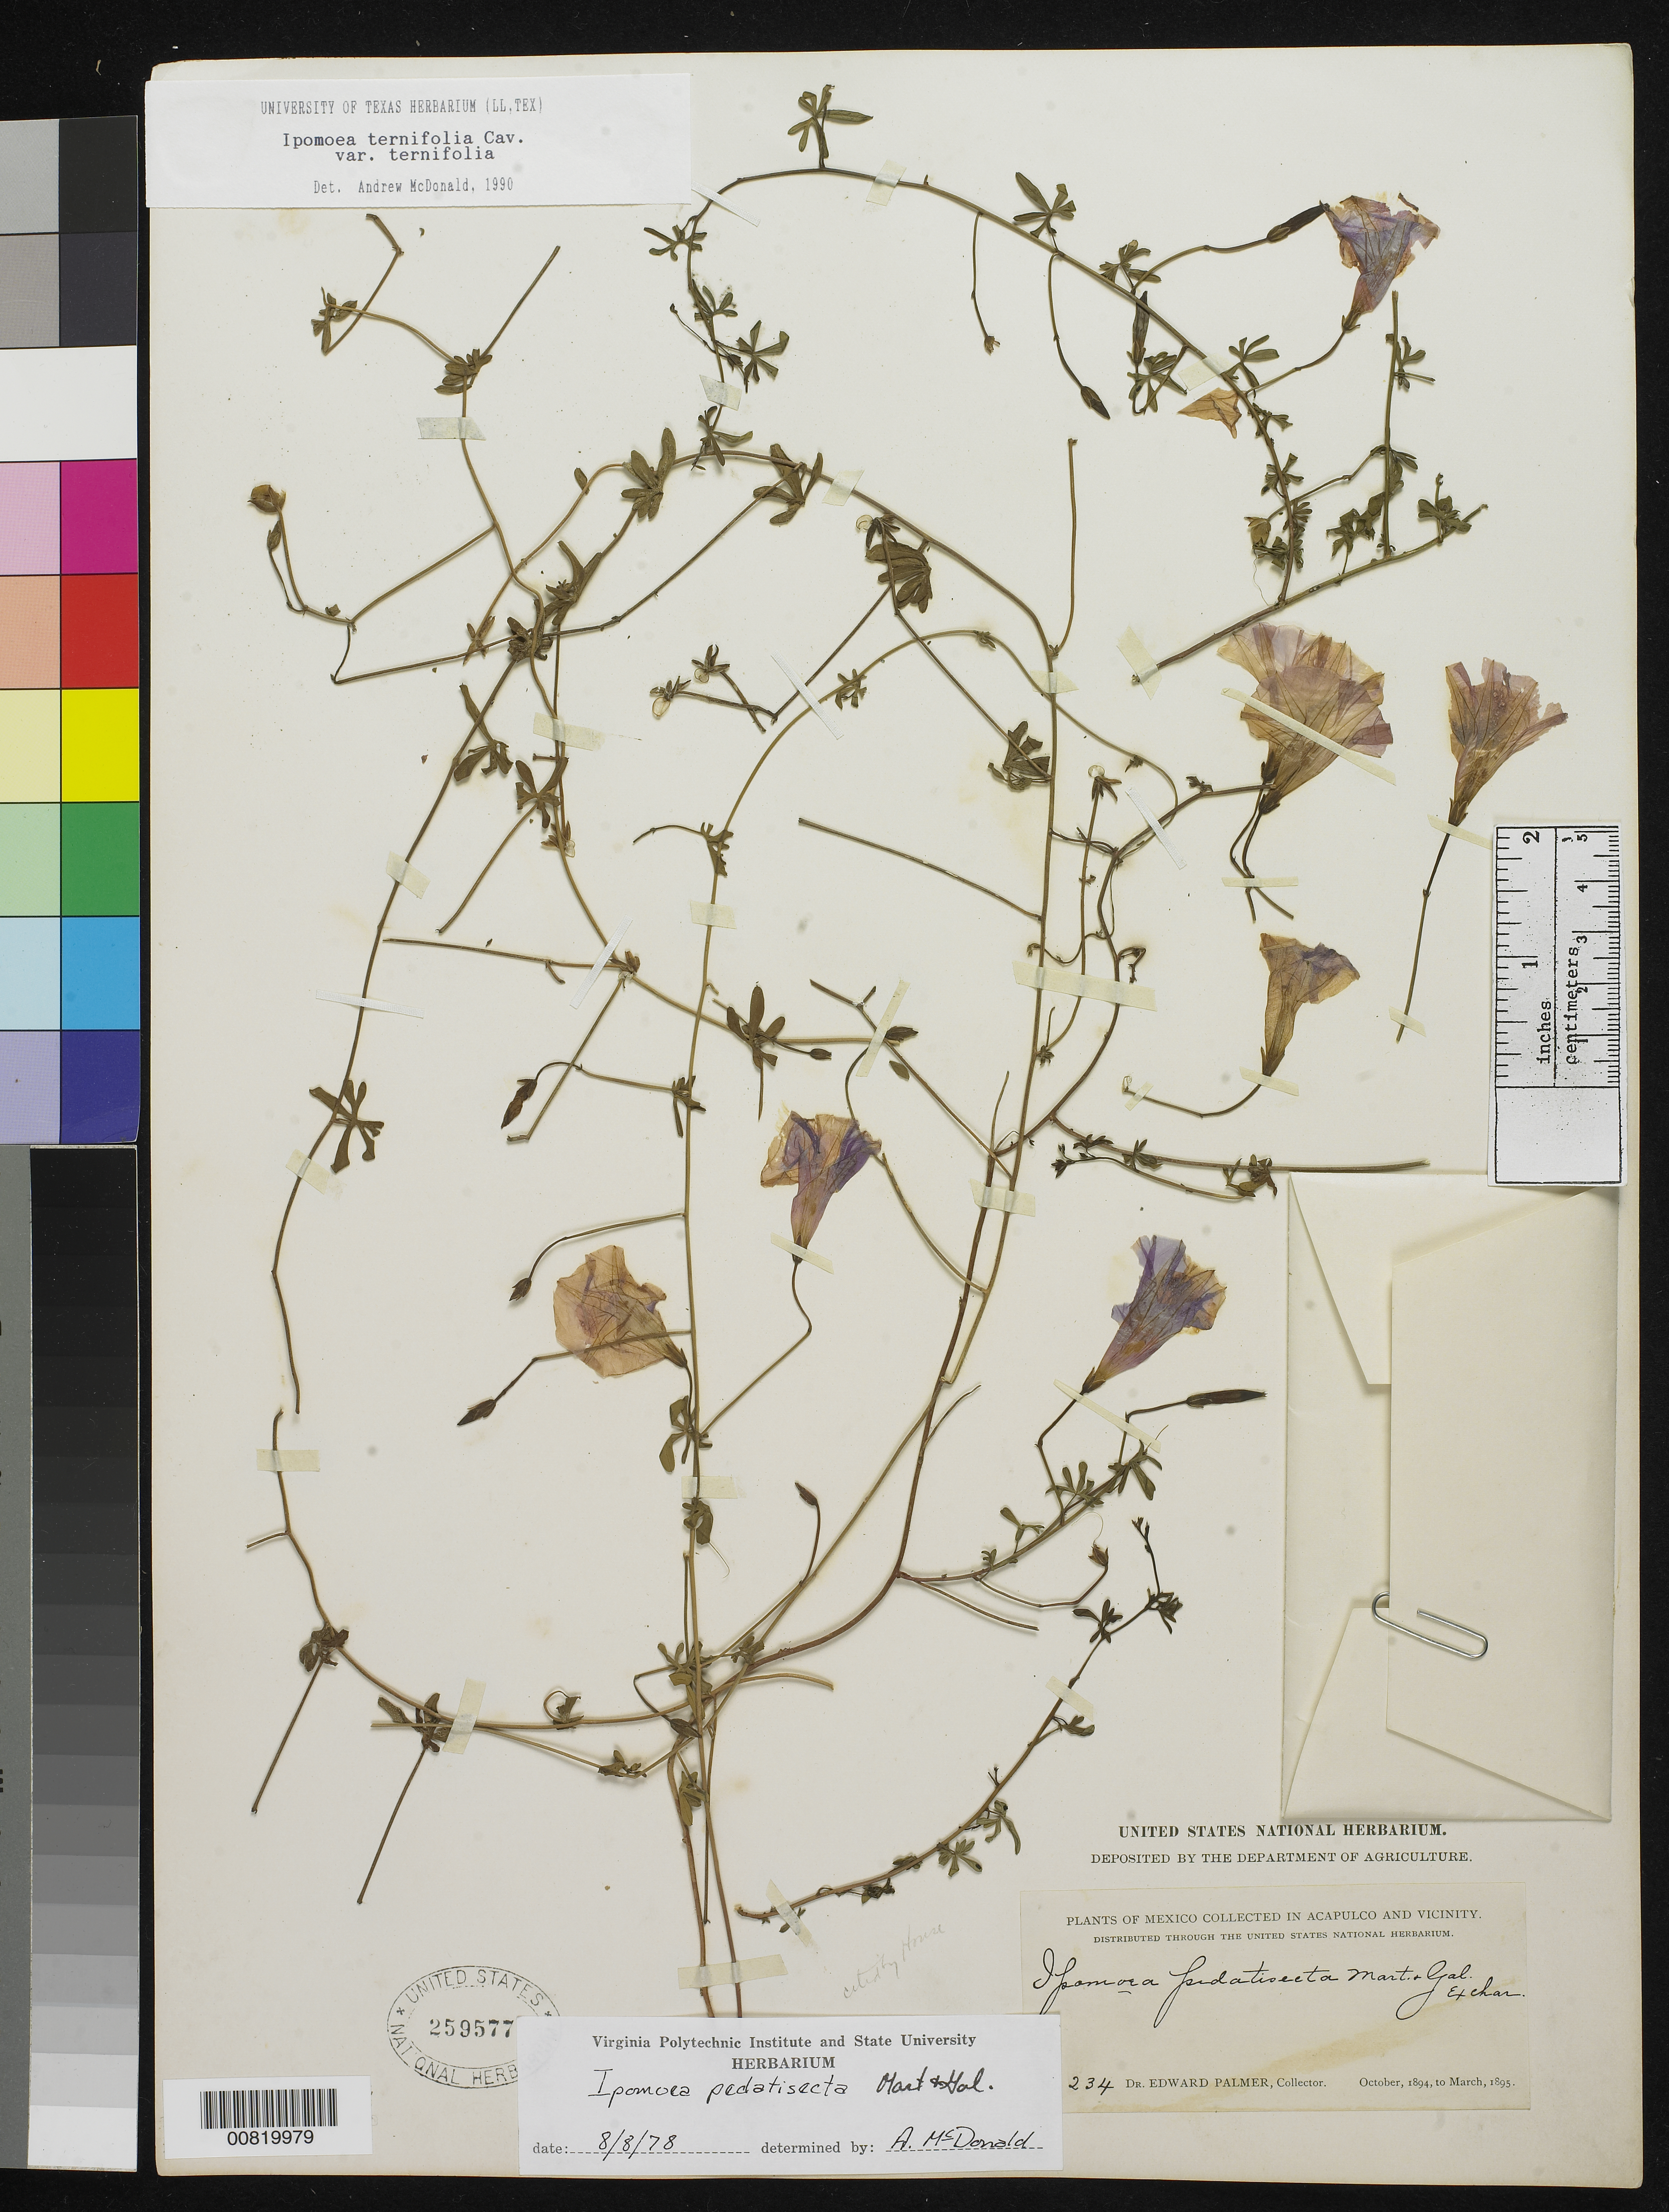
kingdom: Plantae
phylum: Tracheophyta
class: Magnoliopsida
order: Solanales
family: Convolvulaceae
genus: Ipomoea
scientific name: Ipomoea ternifolia var. leptotoma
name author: (Torr.) J.A. McDonald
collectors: E. Palmer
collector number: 234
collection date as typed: Oct 1894 to -- Mar 1895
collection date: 1894-10/1895-03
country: Mexico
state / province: Guerrero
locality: Acapulco, Guerrero and vicinity.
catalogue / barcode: US 259577